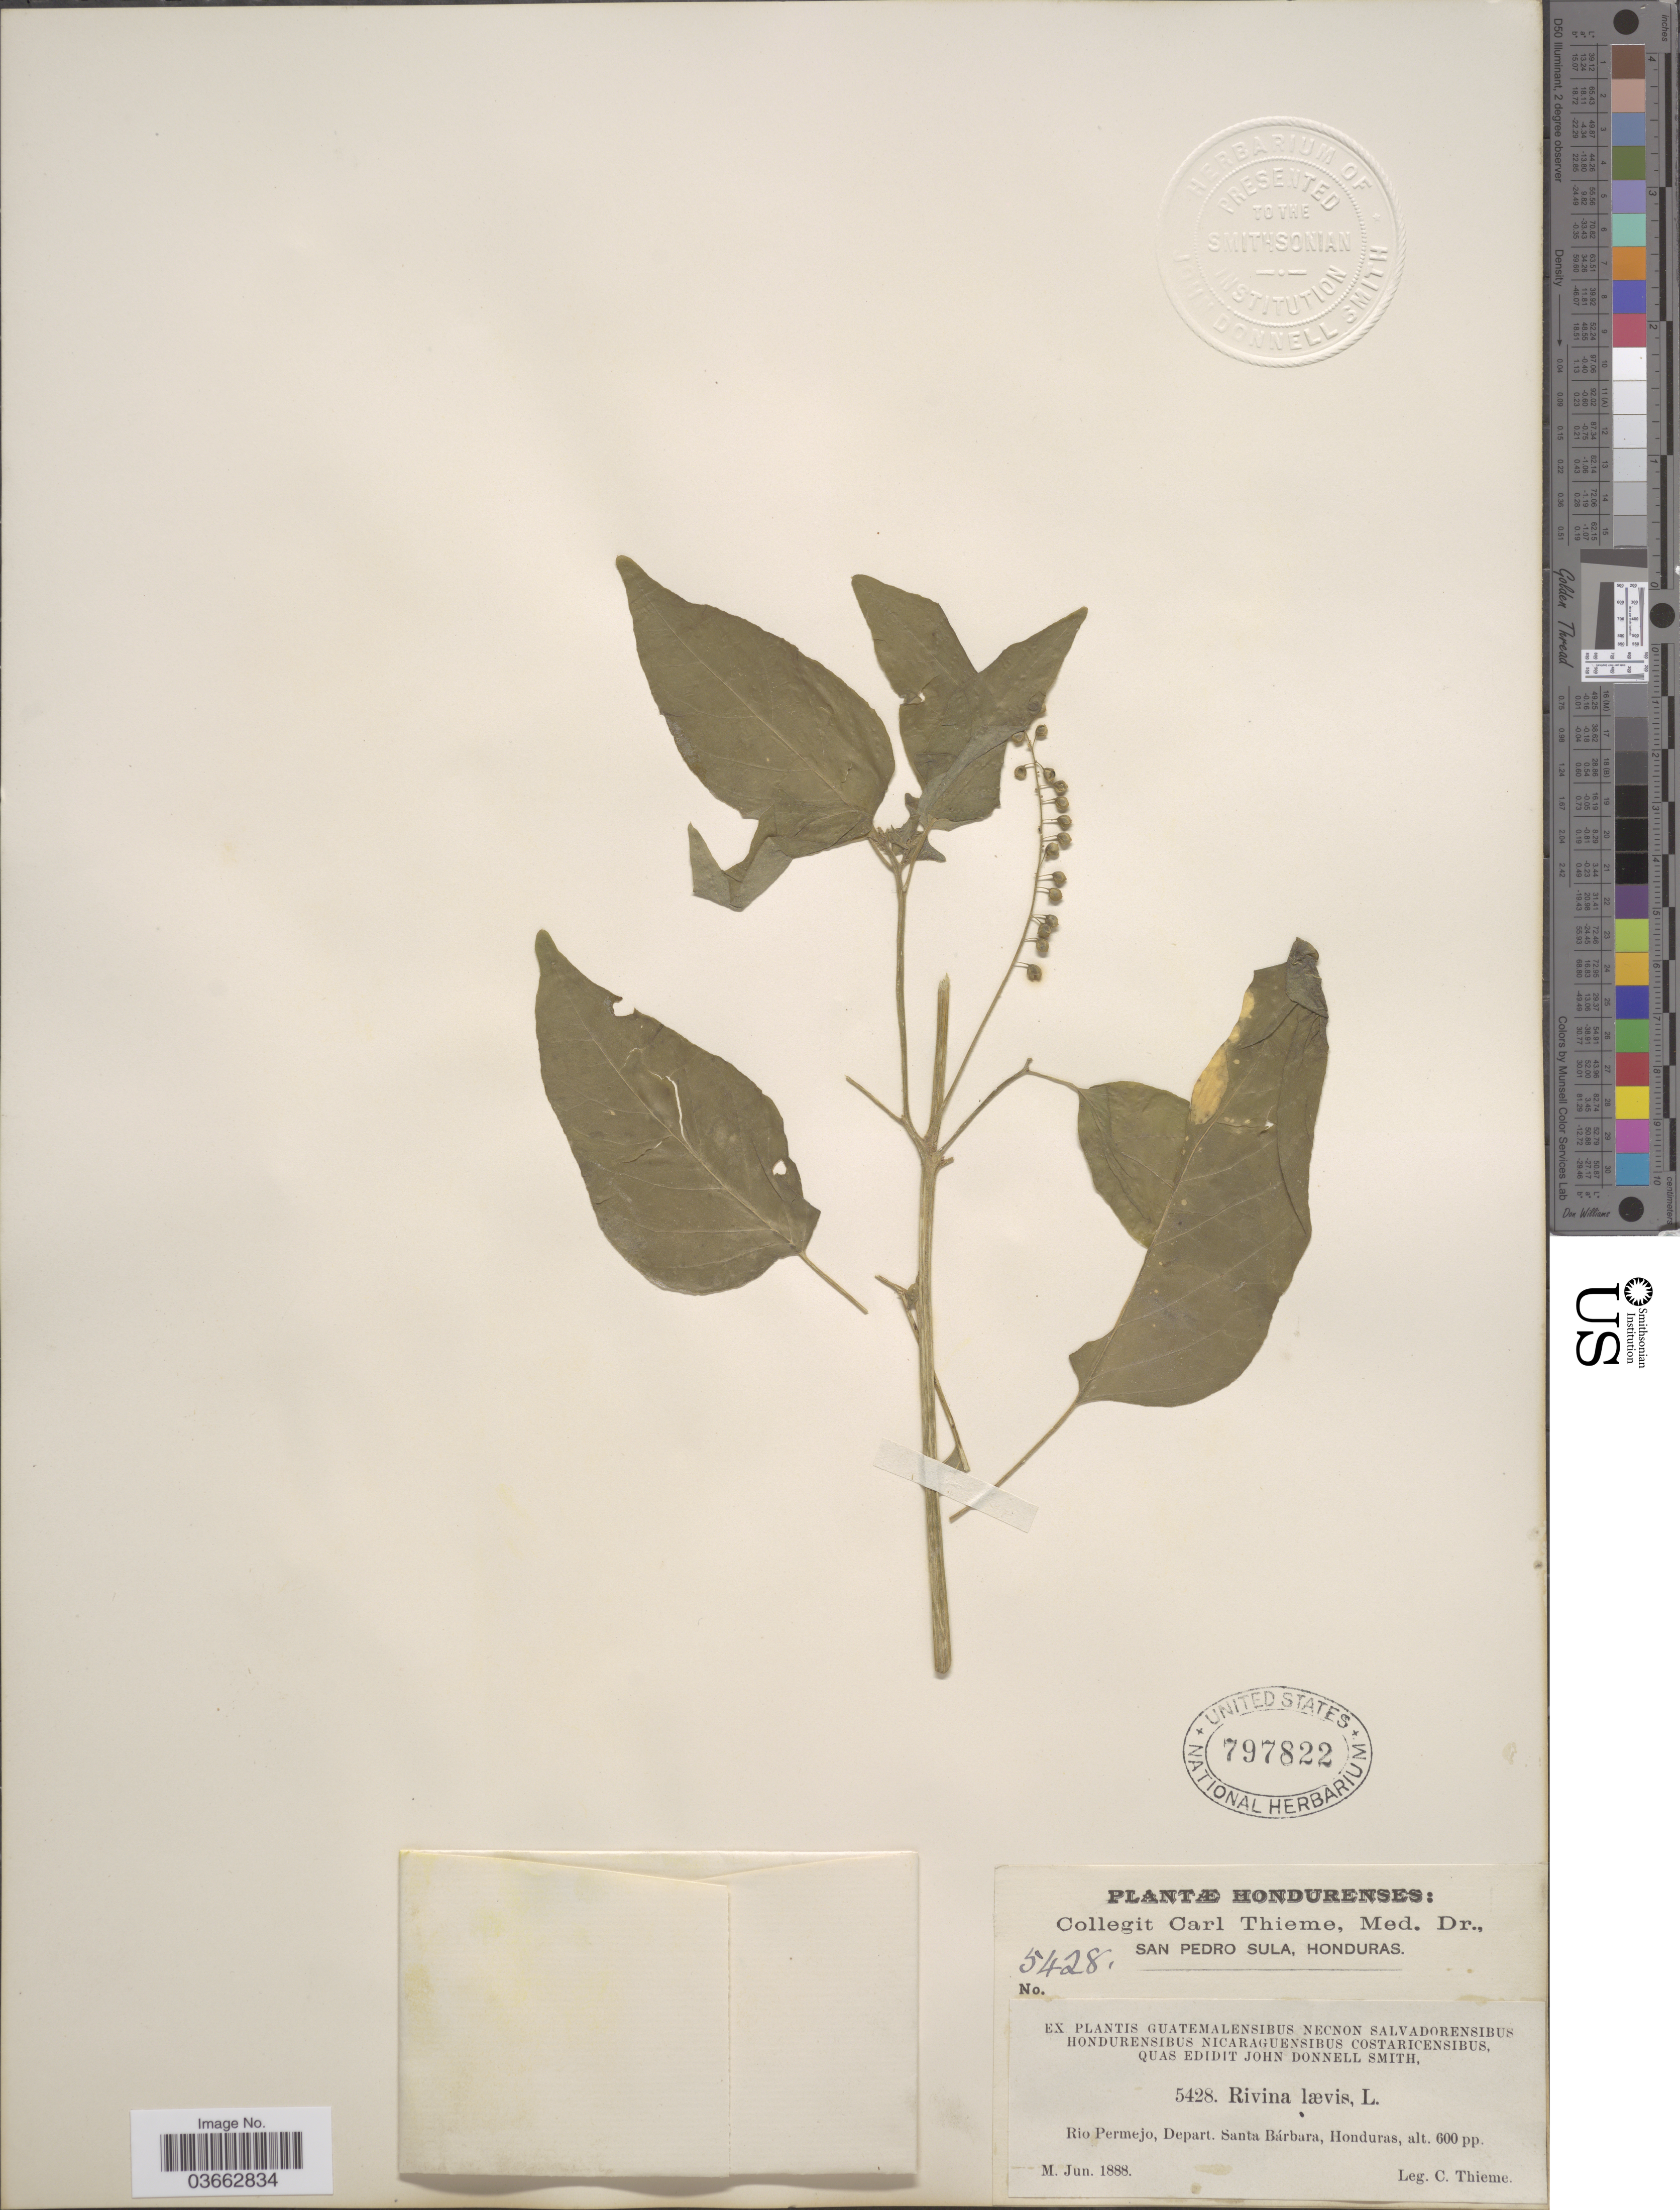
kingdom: Plantae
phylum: Tracheophyta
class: Magnoliopsida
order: Caryophyllales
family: Phytolaccaceae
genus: Rivina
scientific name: Rivina humilis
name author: L.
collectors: C. Thieme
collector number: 5428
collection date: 1888-06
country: Honduras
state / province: Santa Bárbara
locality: Rio Permejo, Depart Santa Bárbara.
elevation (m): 183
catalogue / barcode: US 797822